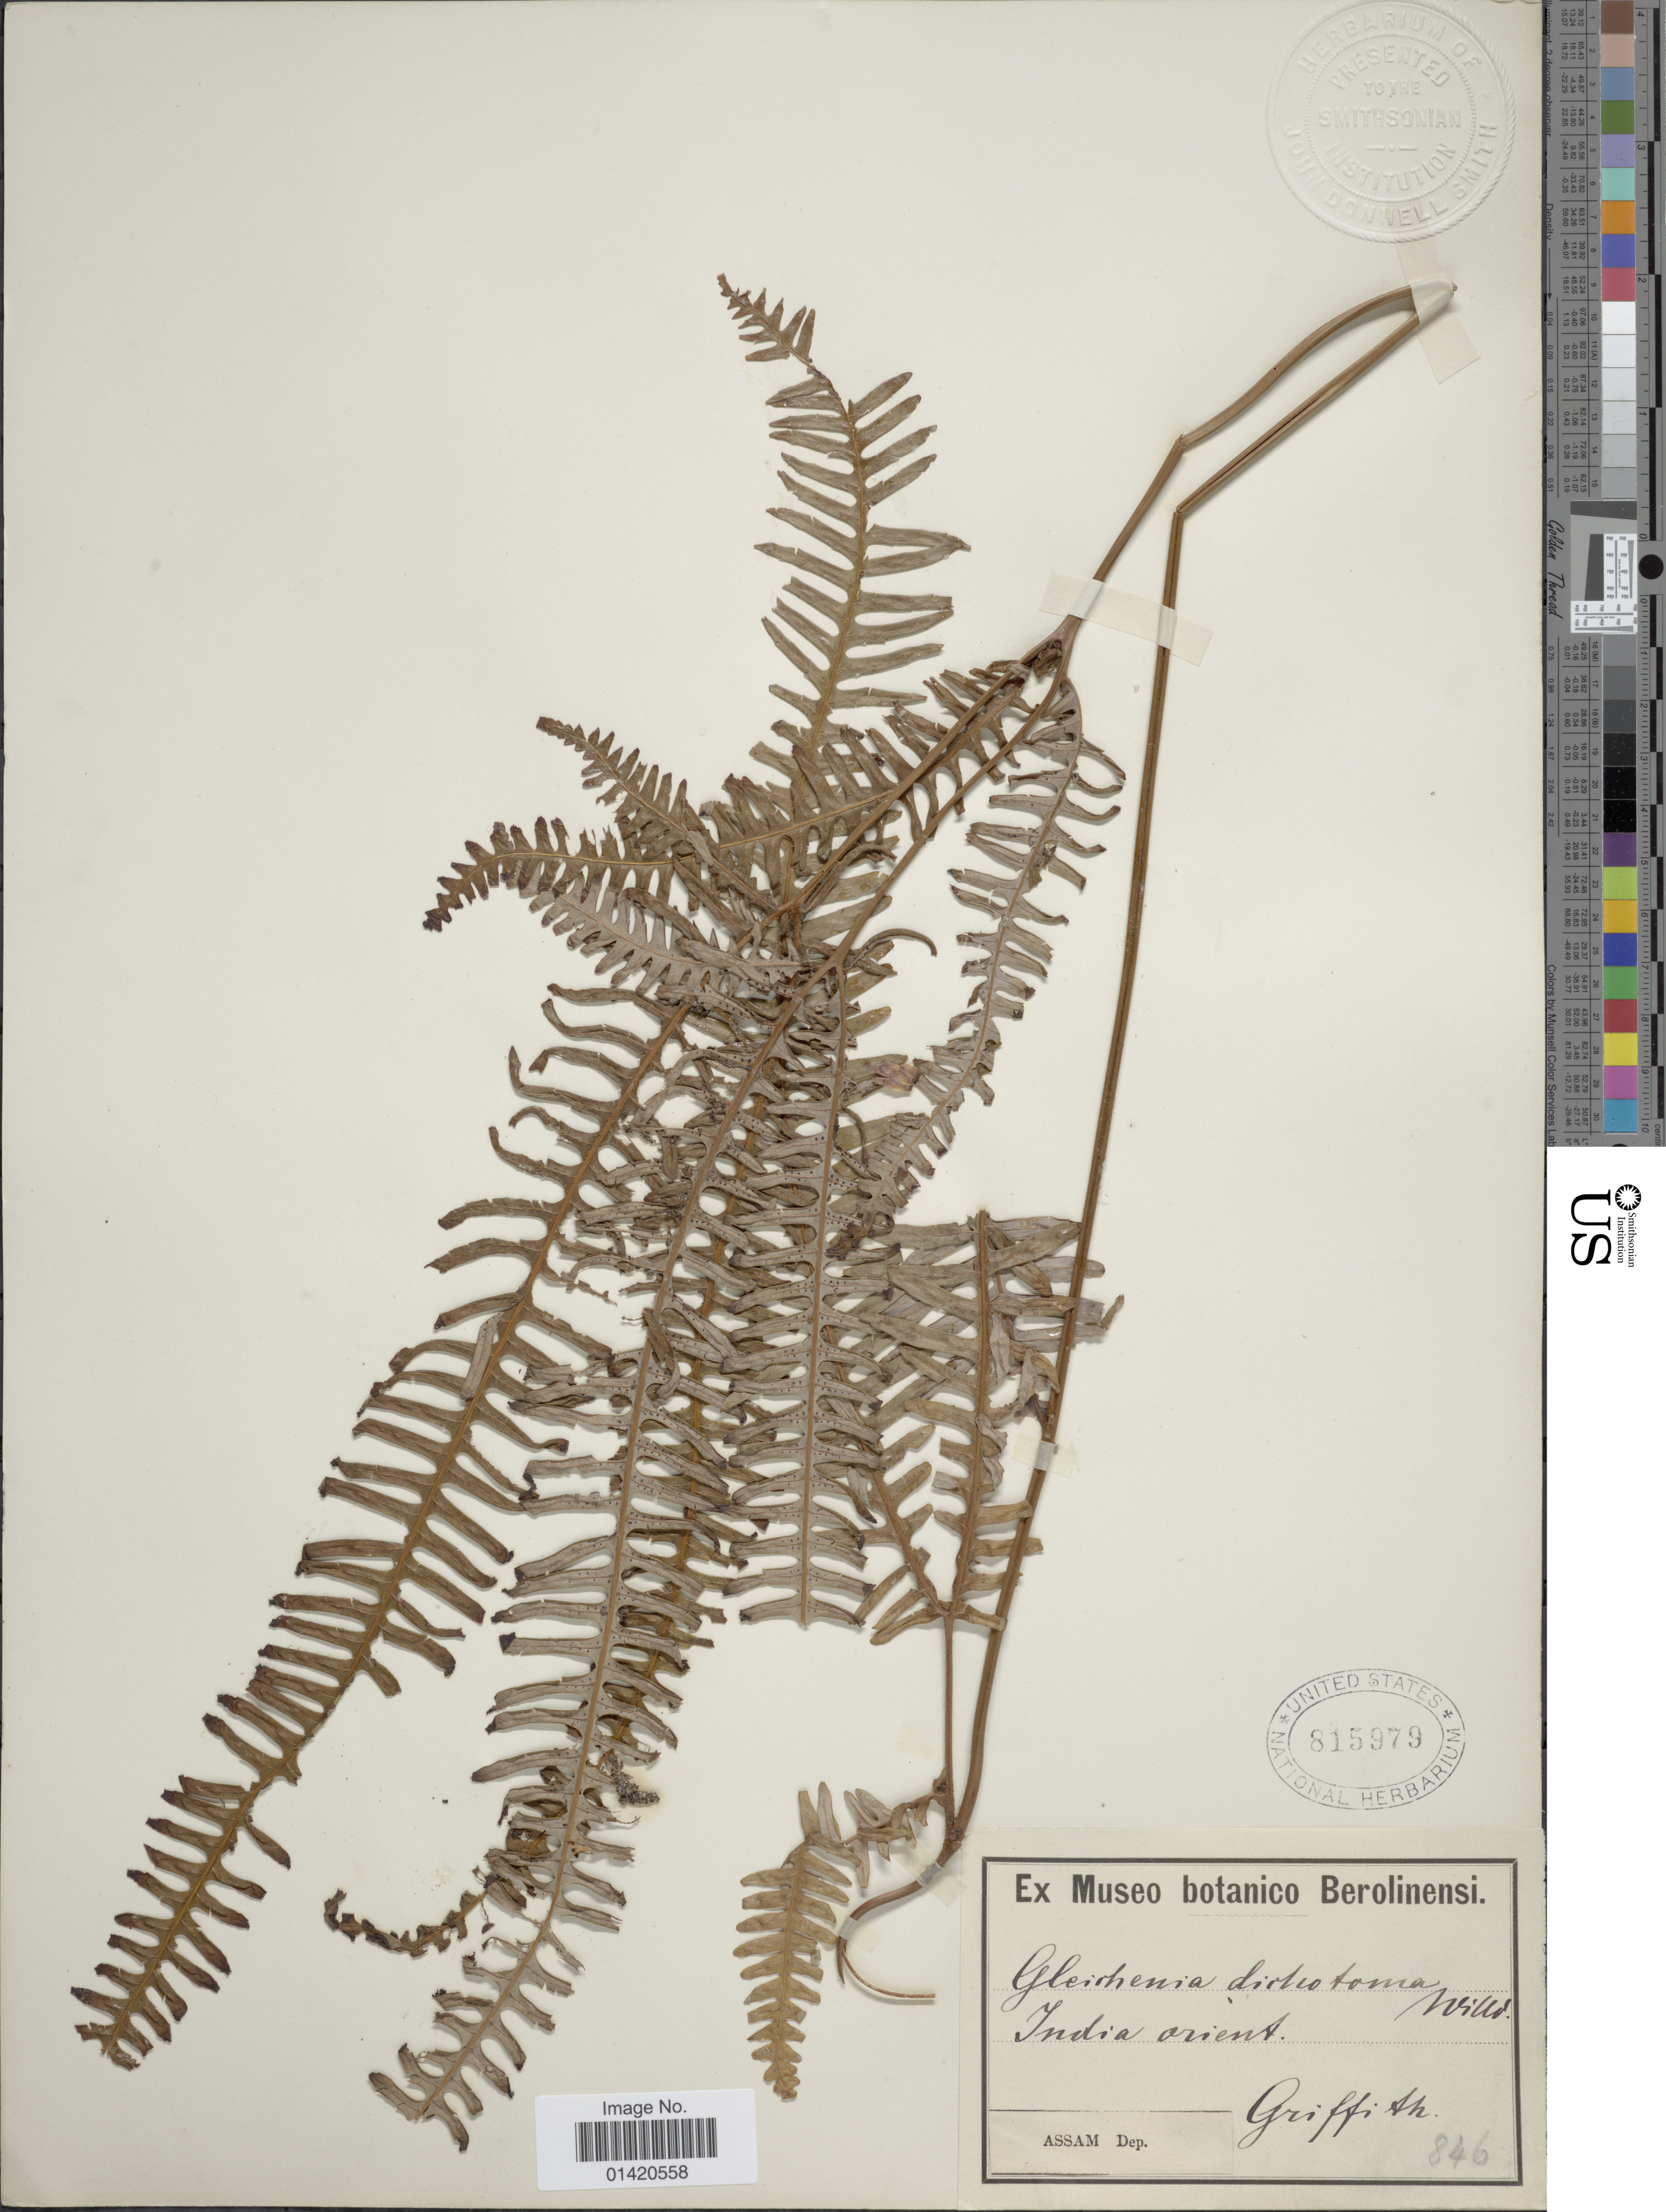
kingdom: Plantae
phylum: Tracheophyta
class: Polypodiopsida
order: Gleicheniales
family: Gleicheniaceae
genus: Dicranopteris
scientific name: Dicranopteris linearis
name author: (Burm. f.) Underw.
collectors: -. Griffith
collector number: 846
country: India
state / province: Assam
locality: India orient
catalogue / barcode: US 815979